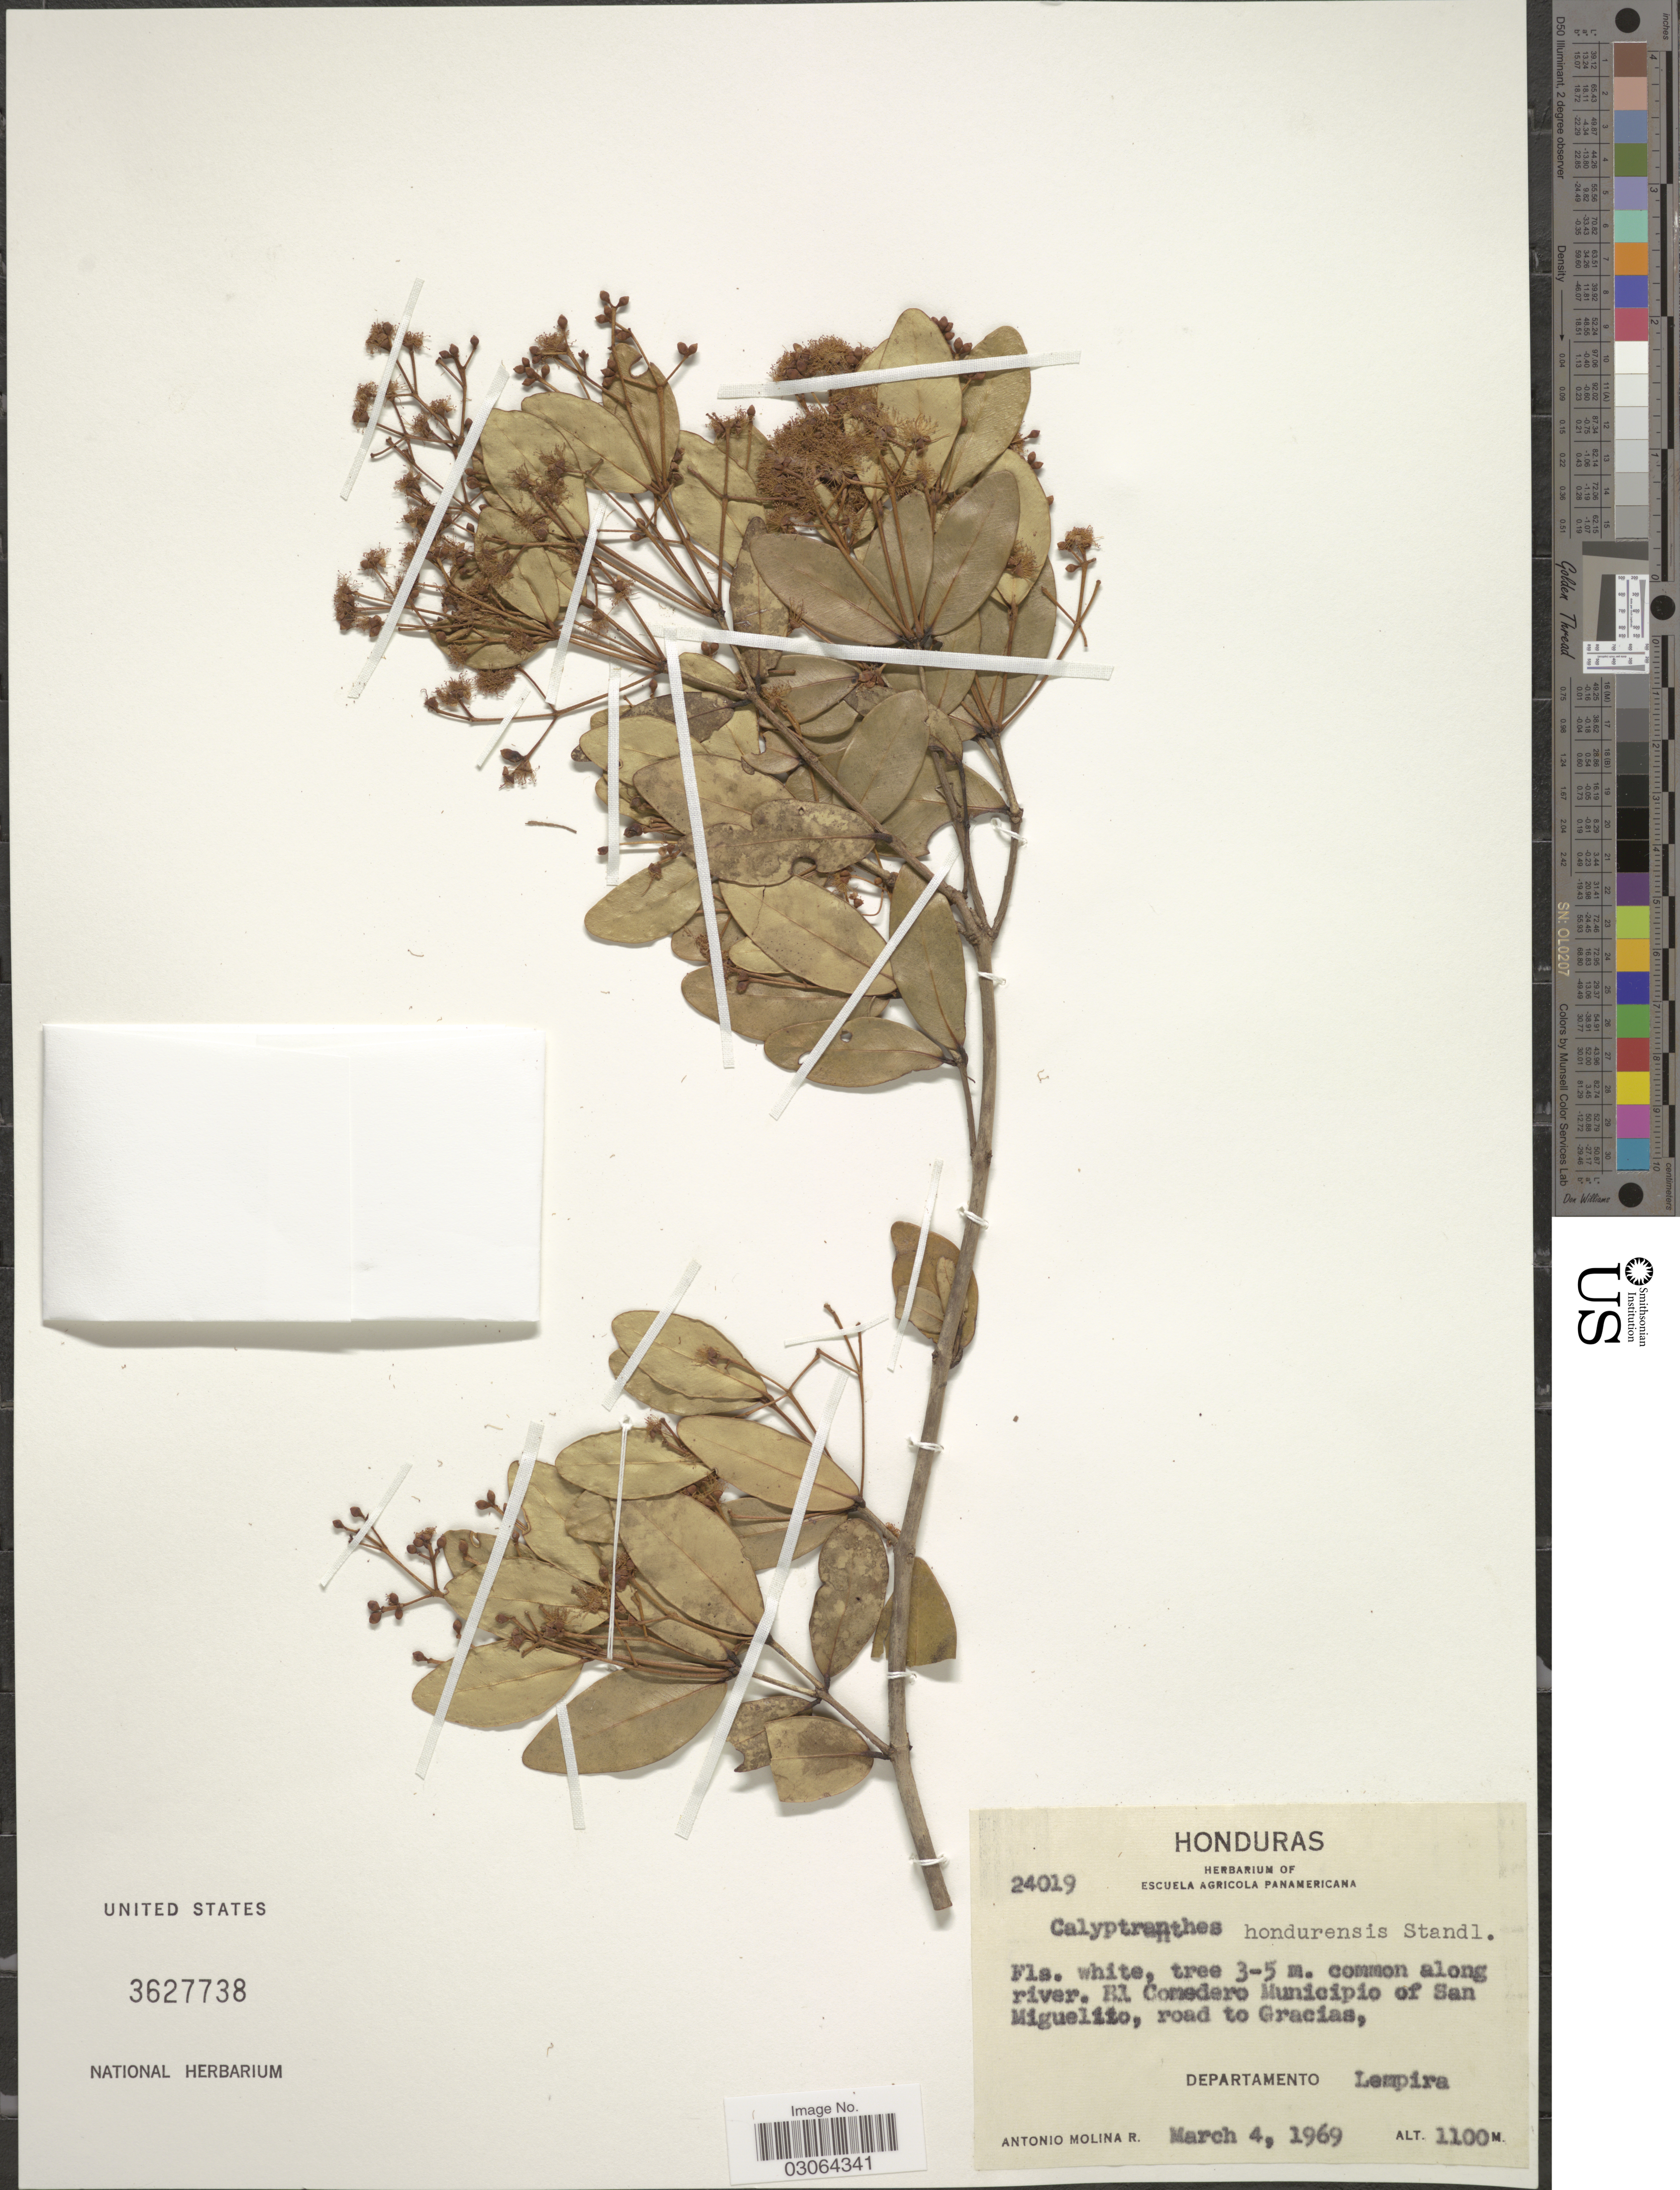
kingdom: Plantae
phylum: Tracheophyta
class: Magnoliopsida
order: Myrtales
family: Myrtaceae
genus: Myrcia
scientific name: Myrcia hondurensis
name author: (Standl.) A.R. Lourenço & Sánchez-Cháv.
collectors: A. Molina R.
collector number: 24019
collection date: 1969-03-04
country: Honduras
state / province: Lempira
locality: Common along river, El Comedero Municipio of San Miguelito, road to Gracias, Departamento Lempira.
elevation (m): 1100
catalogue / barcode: US 3627738